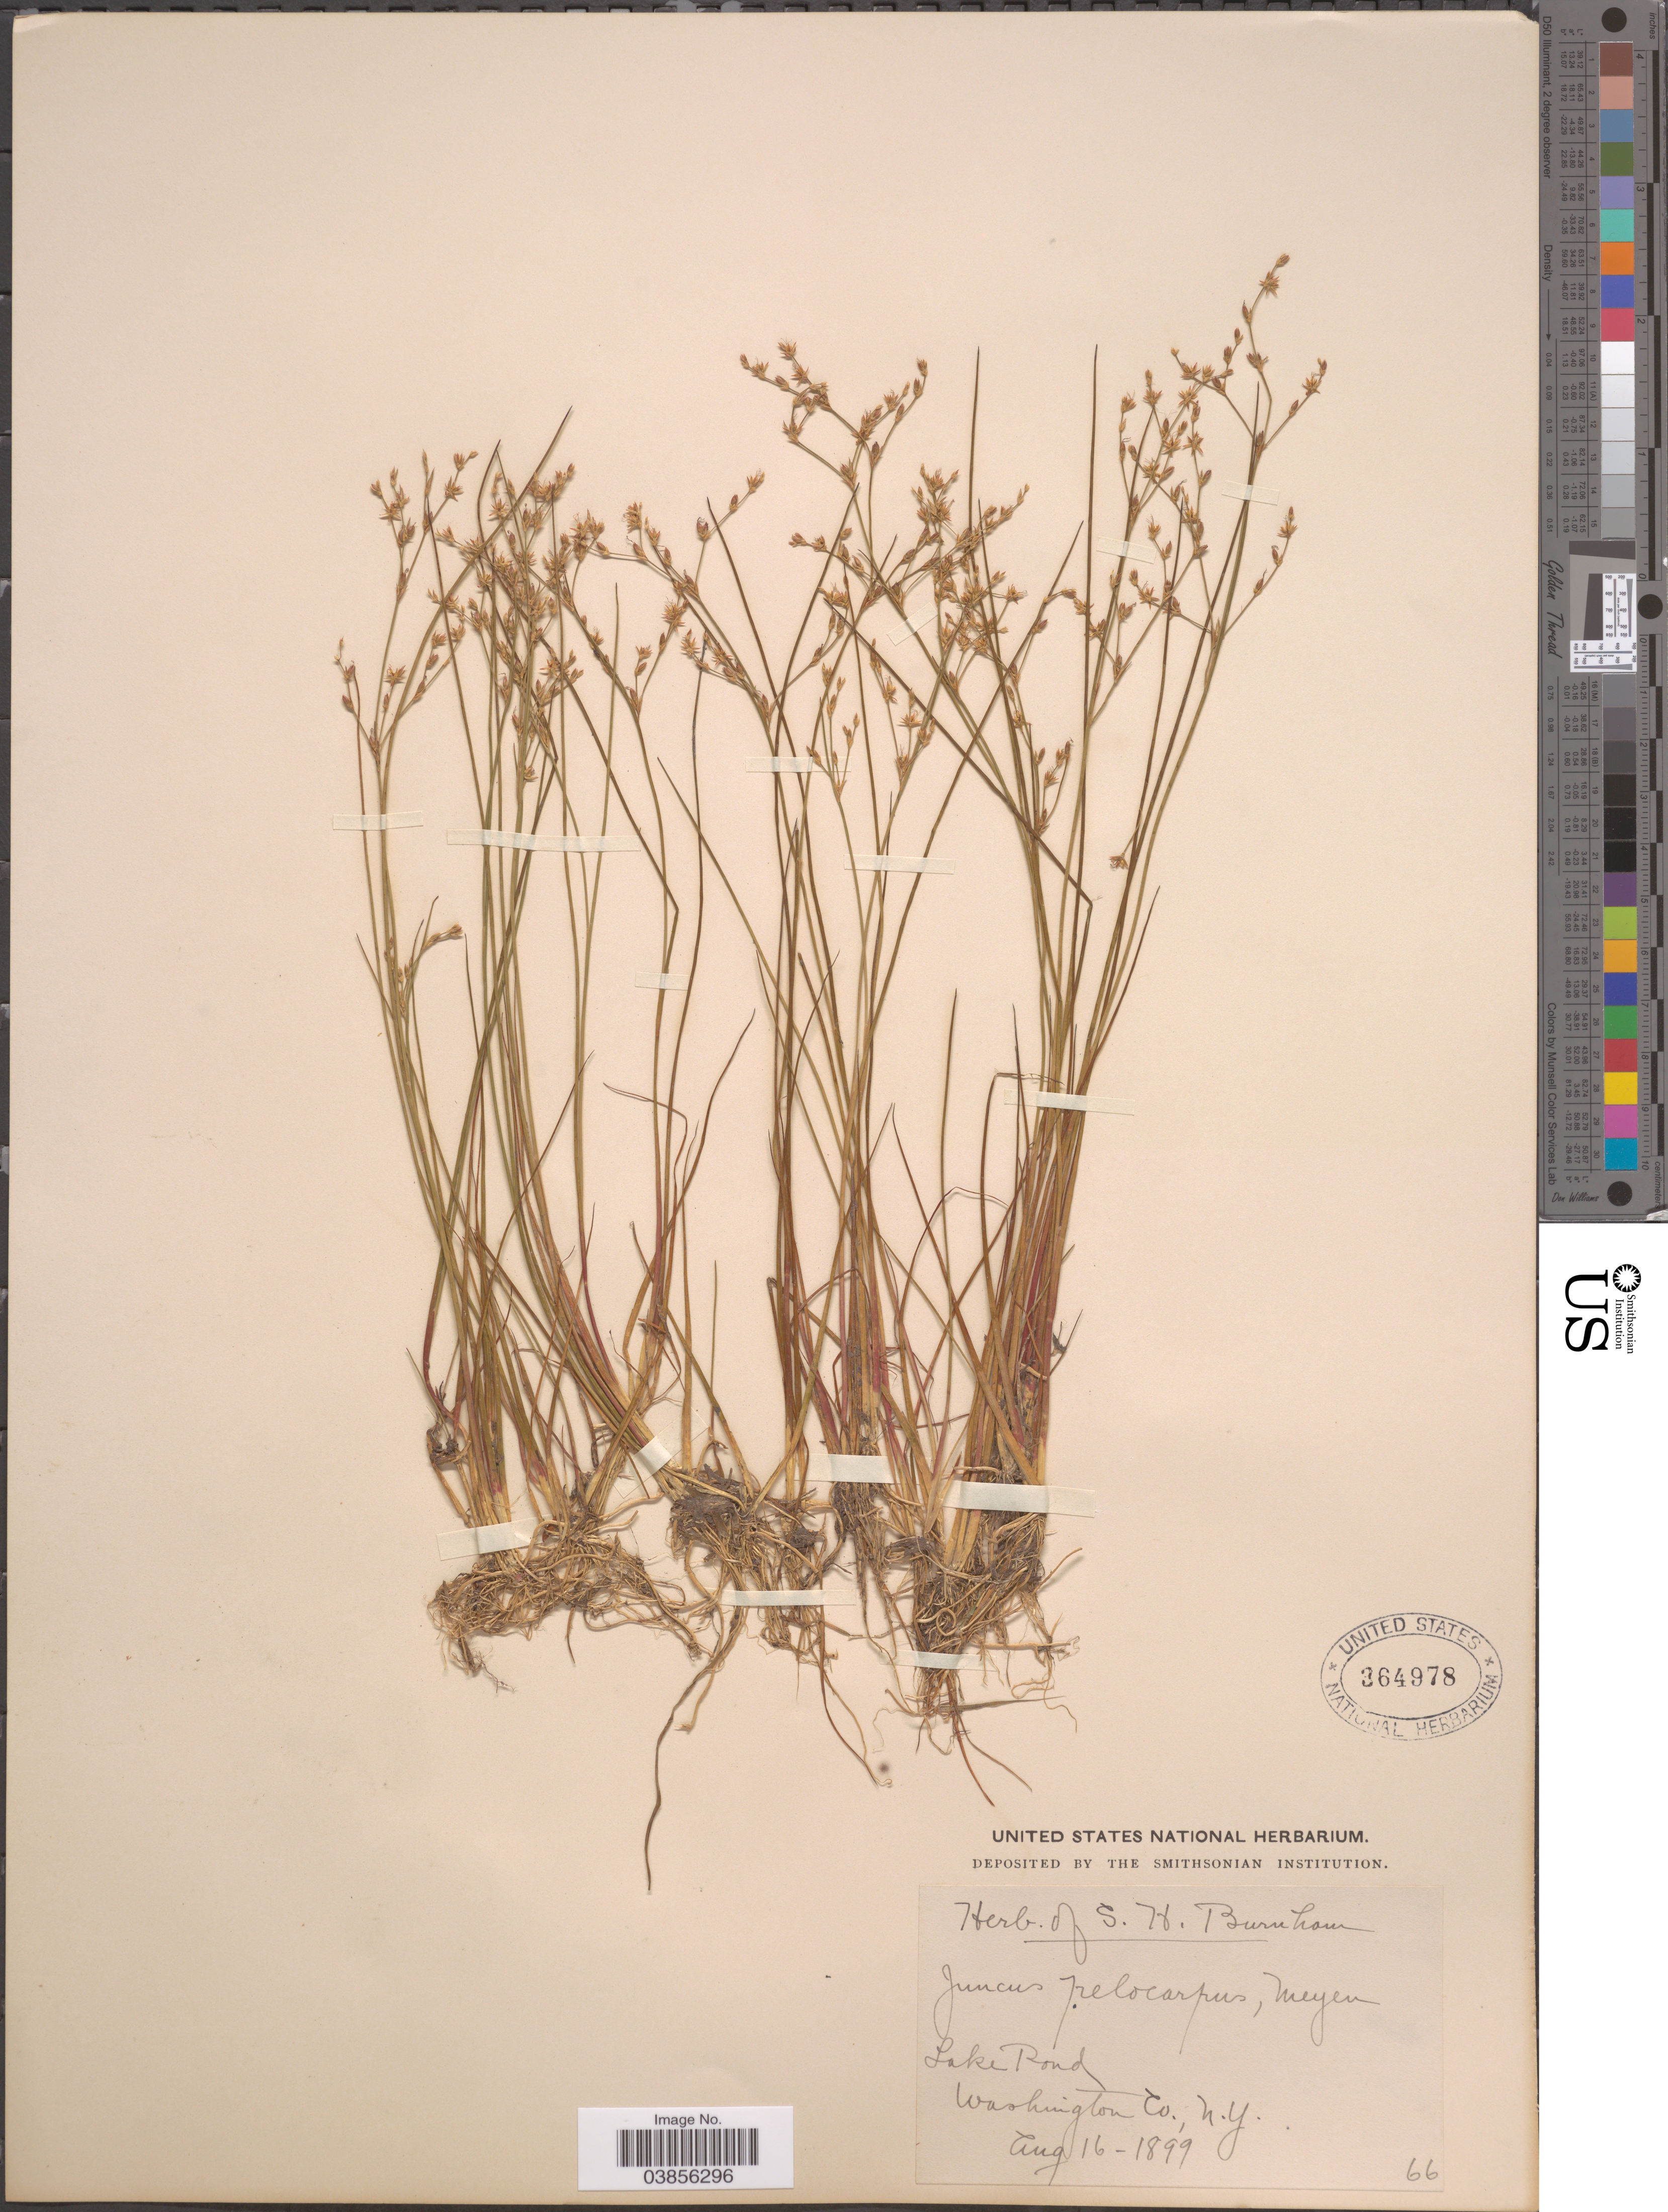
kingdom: Plantae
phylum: Tracheophyta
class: Liliopsida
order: Poales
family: Juncaceae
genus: Juncus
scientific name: Juncus pelocarpus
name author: E. Mey.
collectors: ex herb. S.H. Burnham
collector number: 66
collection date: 1899-08-16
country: United States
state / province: New York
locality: Lake Pond. Washington Co.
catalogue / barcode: US 364978